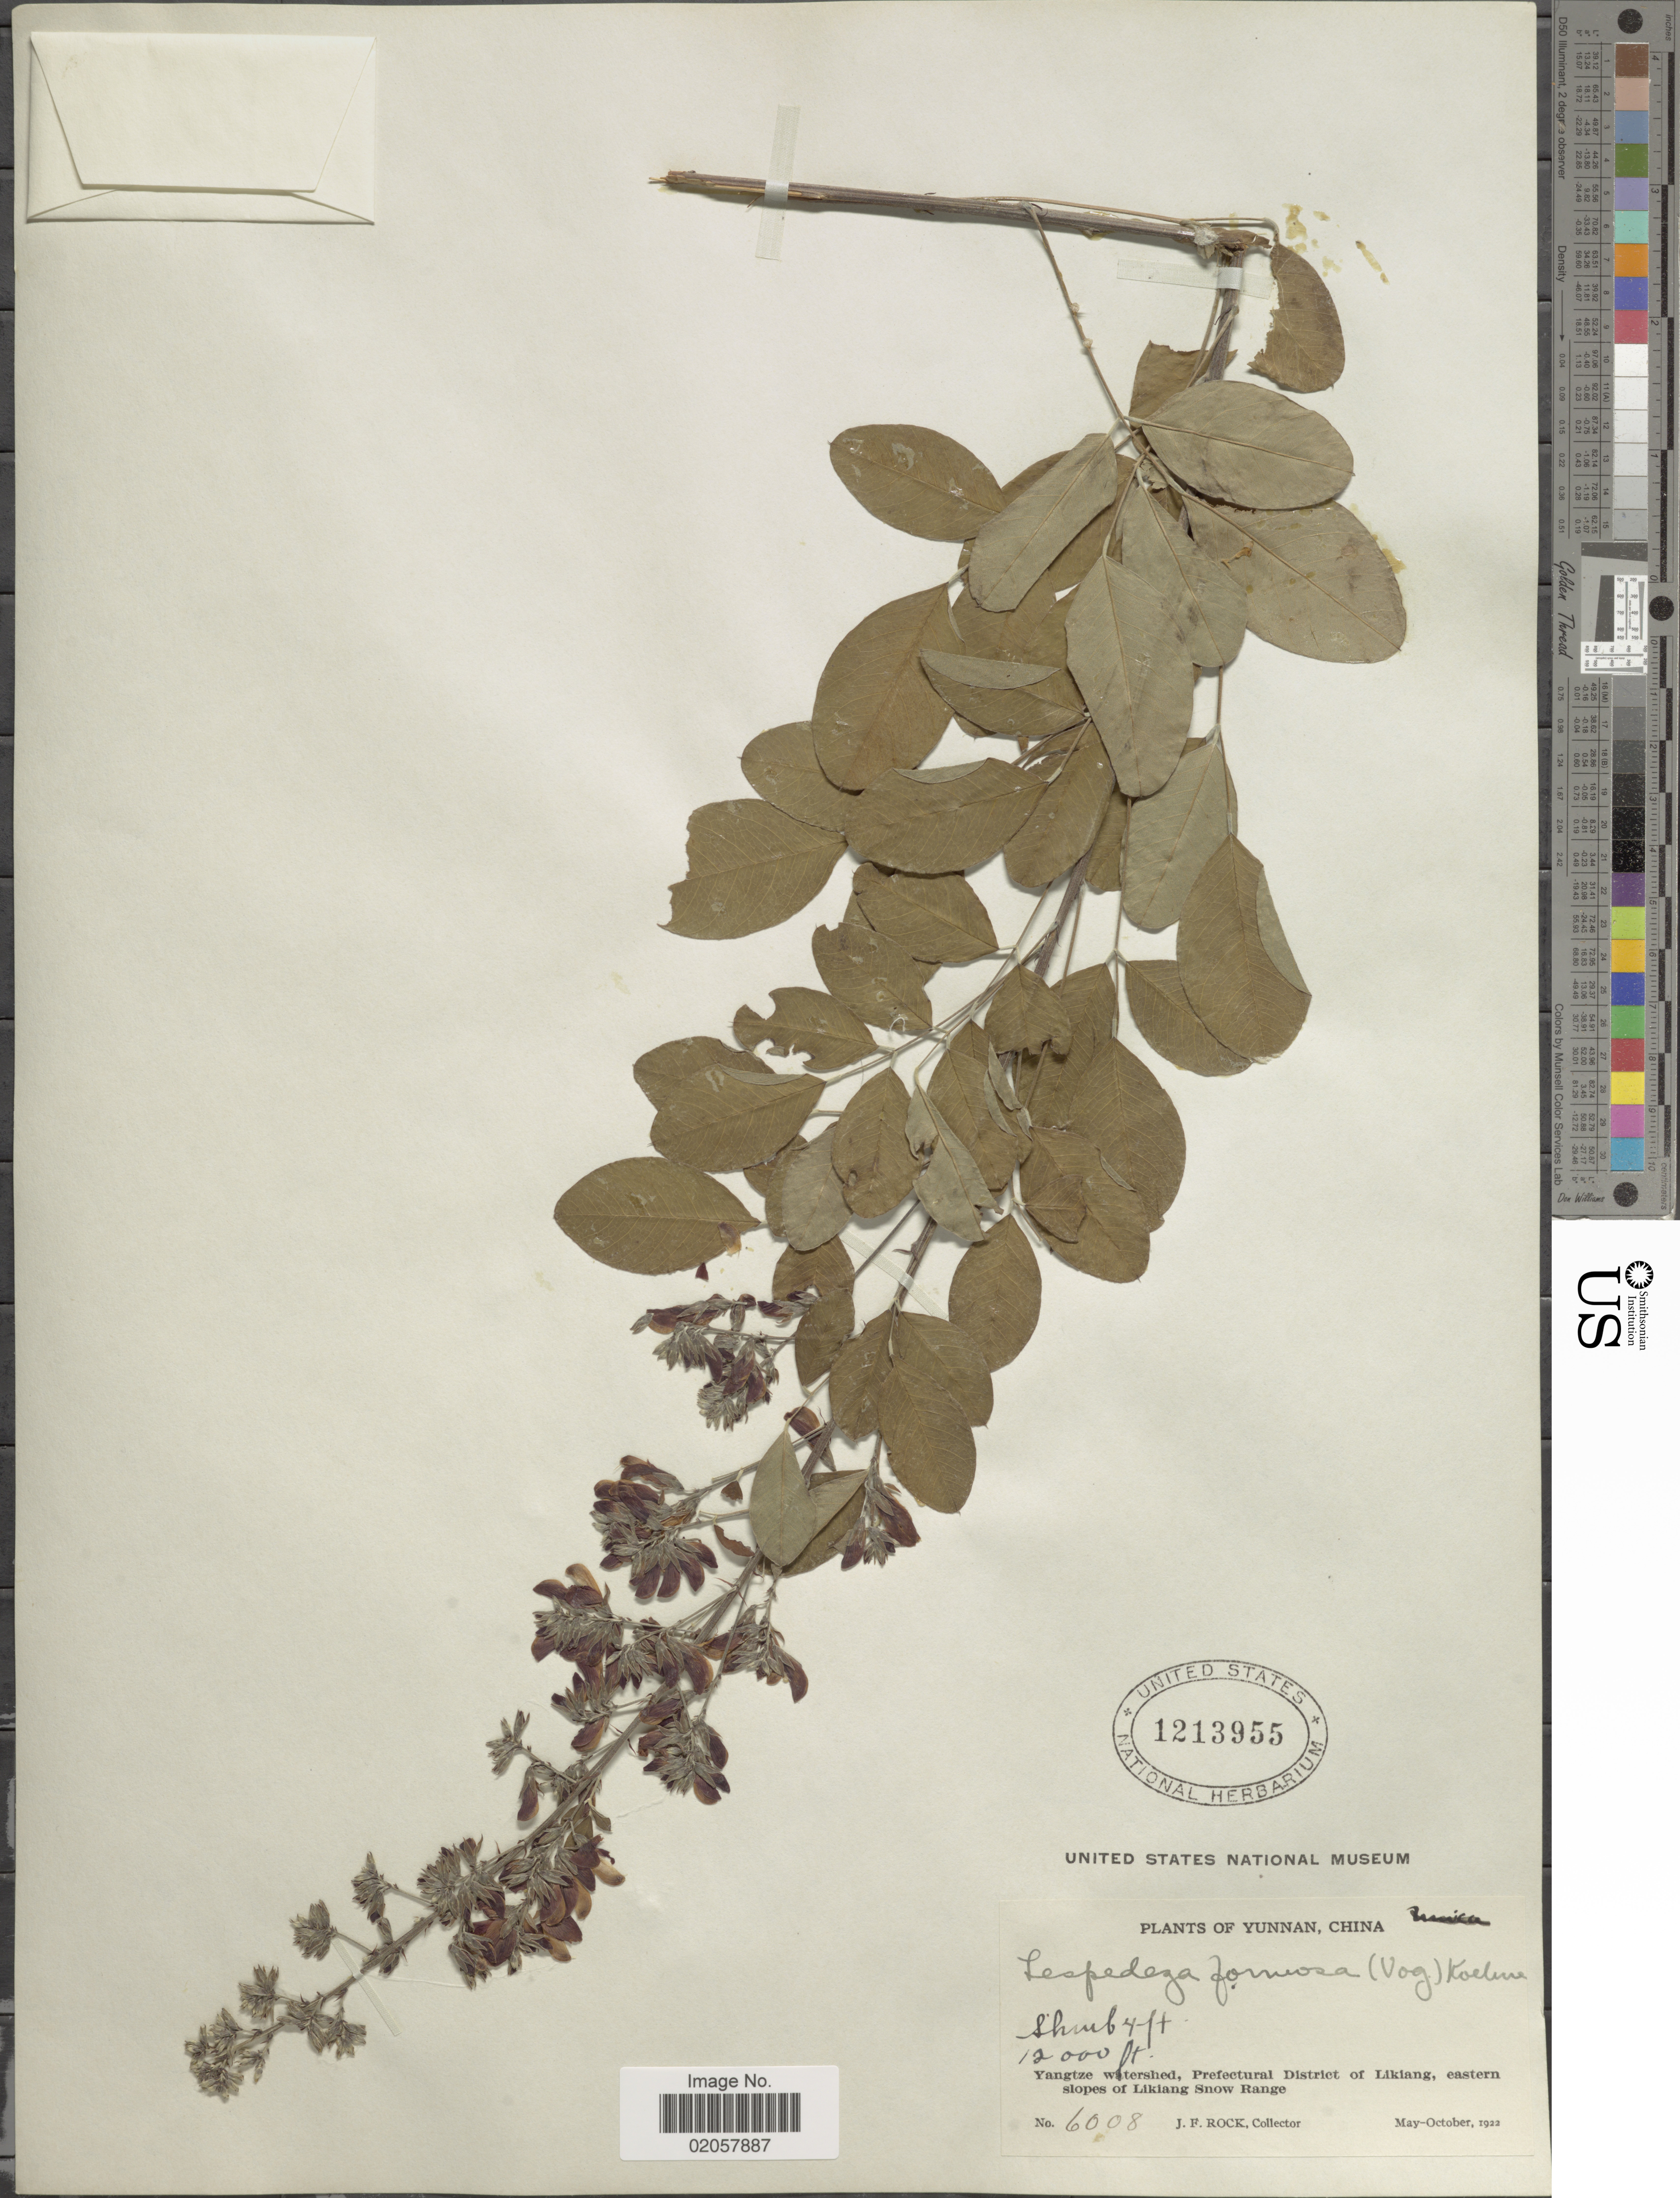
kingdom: Plantae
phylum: Tracheophyta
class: Magnoliopsida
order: Fabales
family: Fabaceae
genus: Lespedeza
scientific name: Lespedeza formosa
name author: (Vogel) Koehne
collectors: J. Rock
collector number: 6008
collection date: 1922-05/1922-10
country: China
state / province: Yunnan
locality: Yangtze watershed, Prefectural District of Likiang, eastern slopes of Likiang Snow Range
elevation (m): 3658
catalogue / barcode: US 1213955